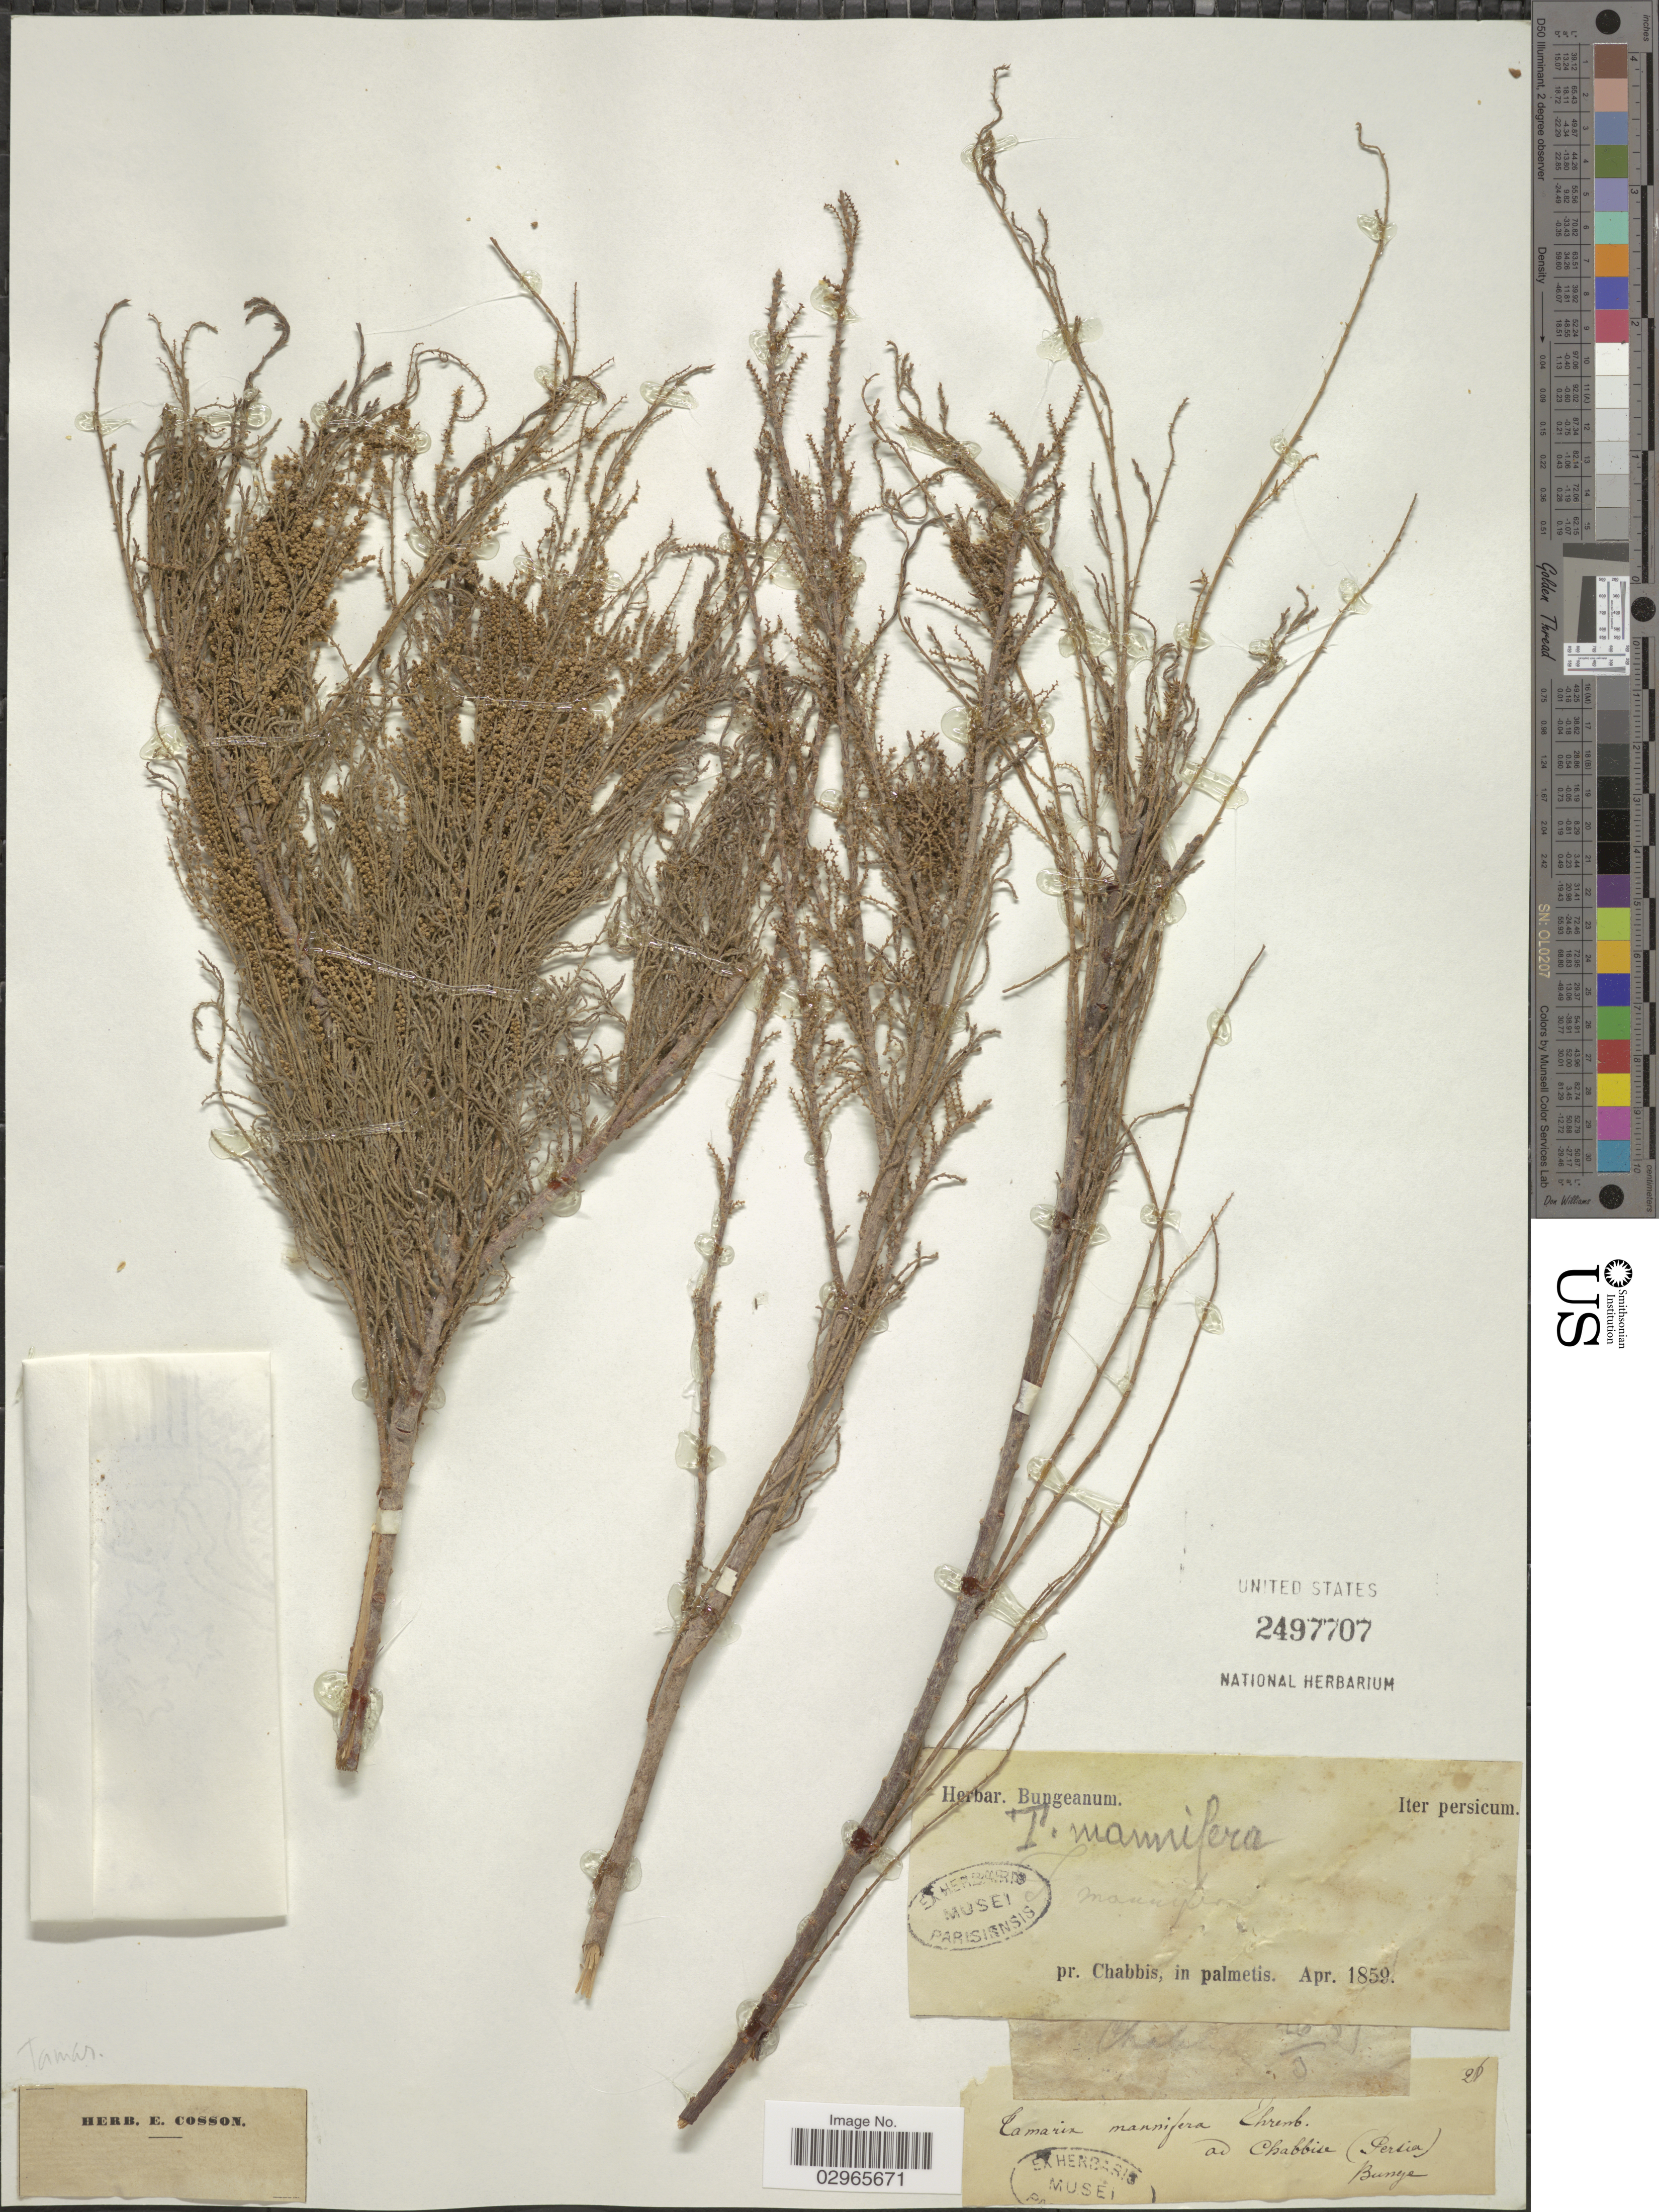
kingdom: Plantae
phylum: Tracheophyta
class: Magnoliopsida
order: Caryophyllales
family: Tamaricaceae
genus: Tamarix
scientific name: Tamarix mannifera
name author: Ehrenb. ex Bunge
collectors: ex herb. Bungeanum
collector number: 28?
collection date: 1859-04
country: Iran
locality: Iter Persicum, pr. Chabbis, in palmetis.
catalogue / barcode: US 2497707